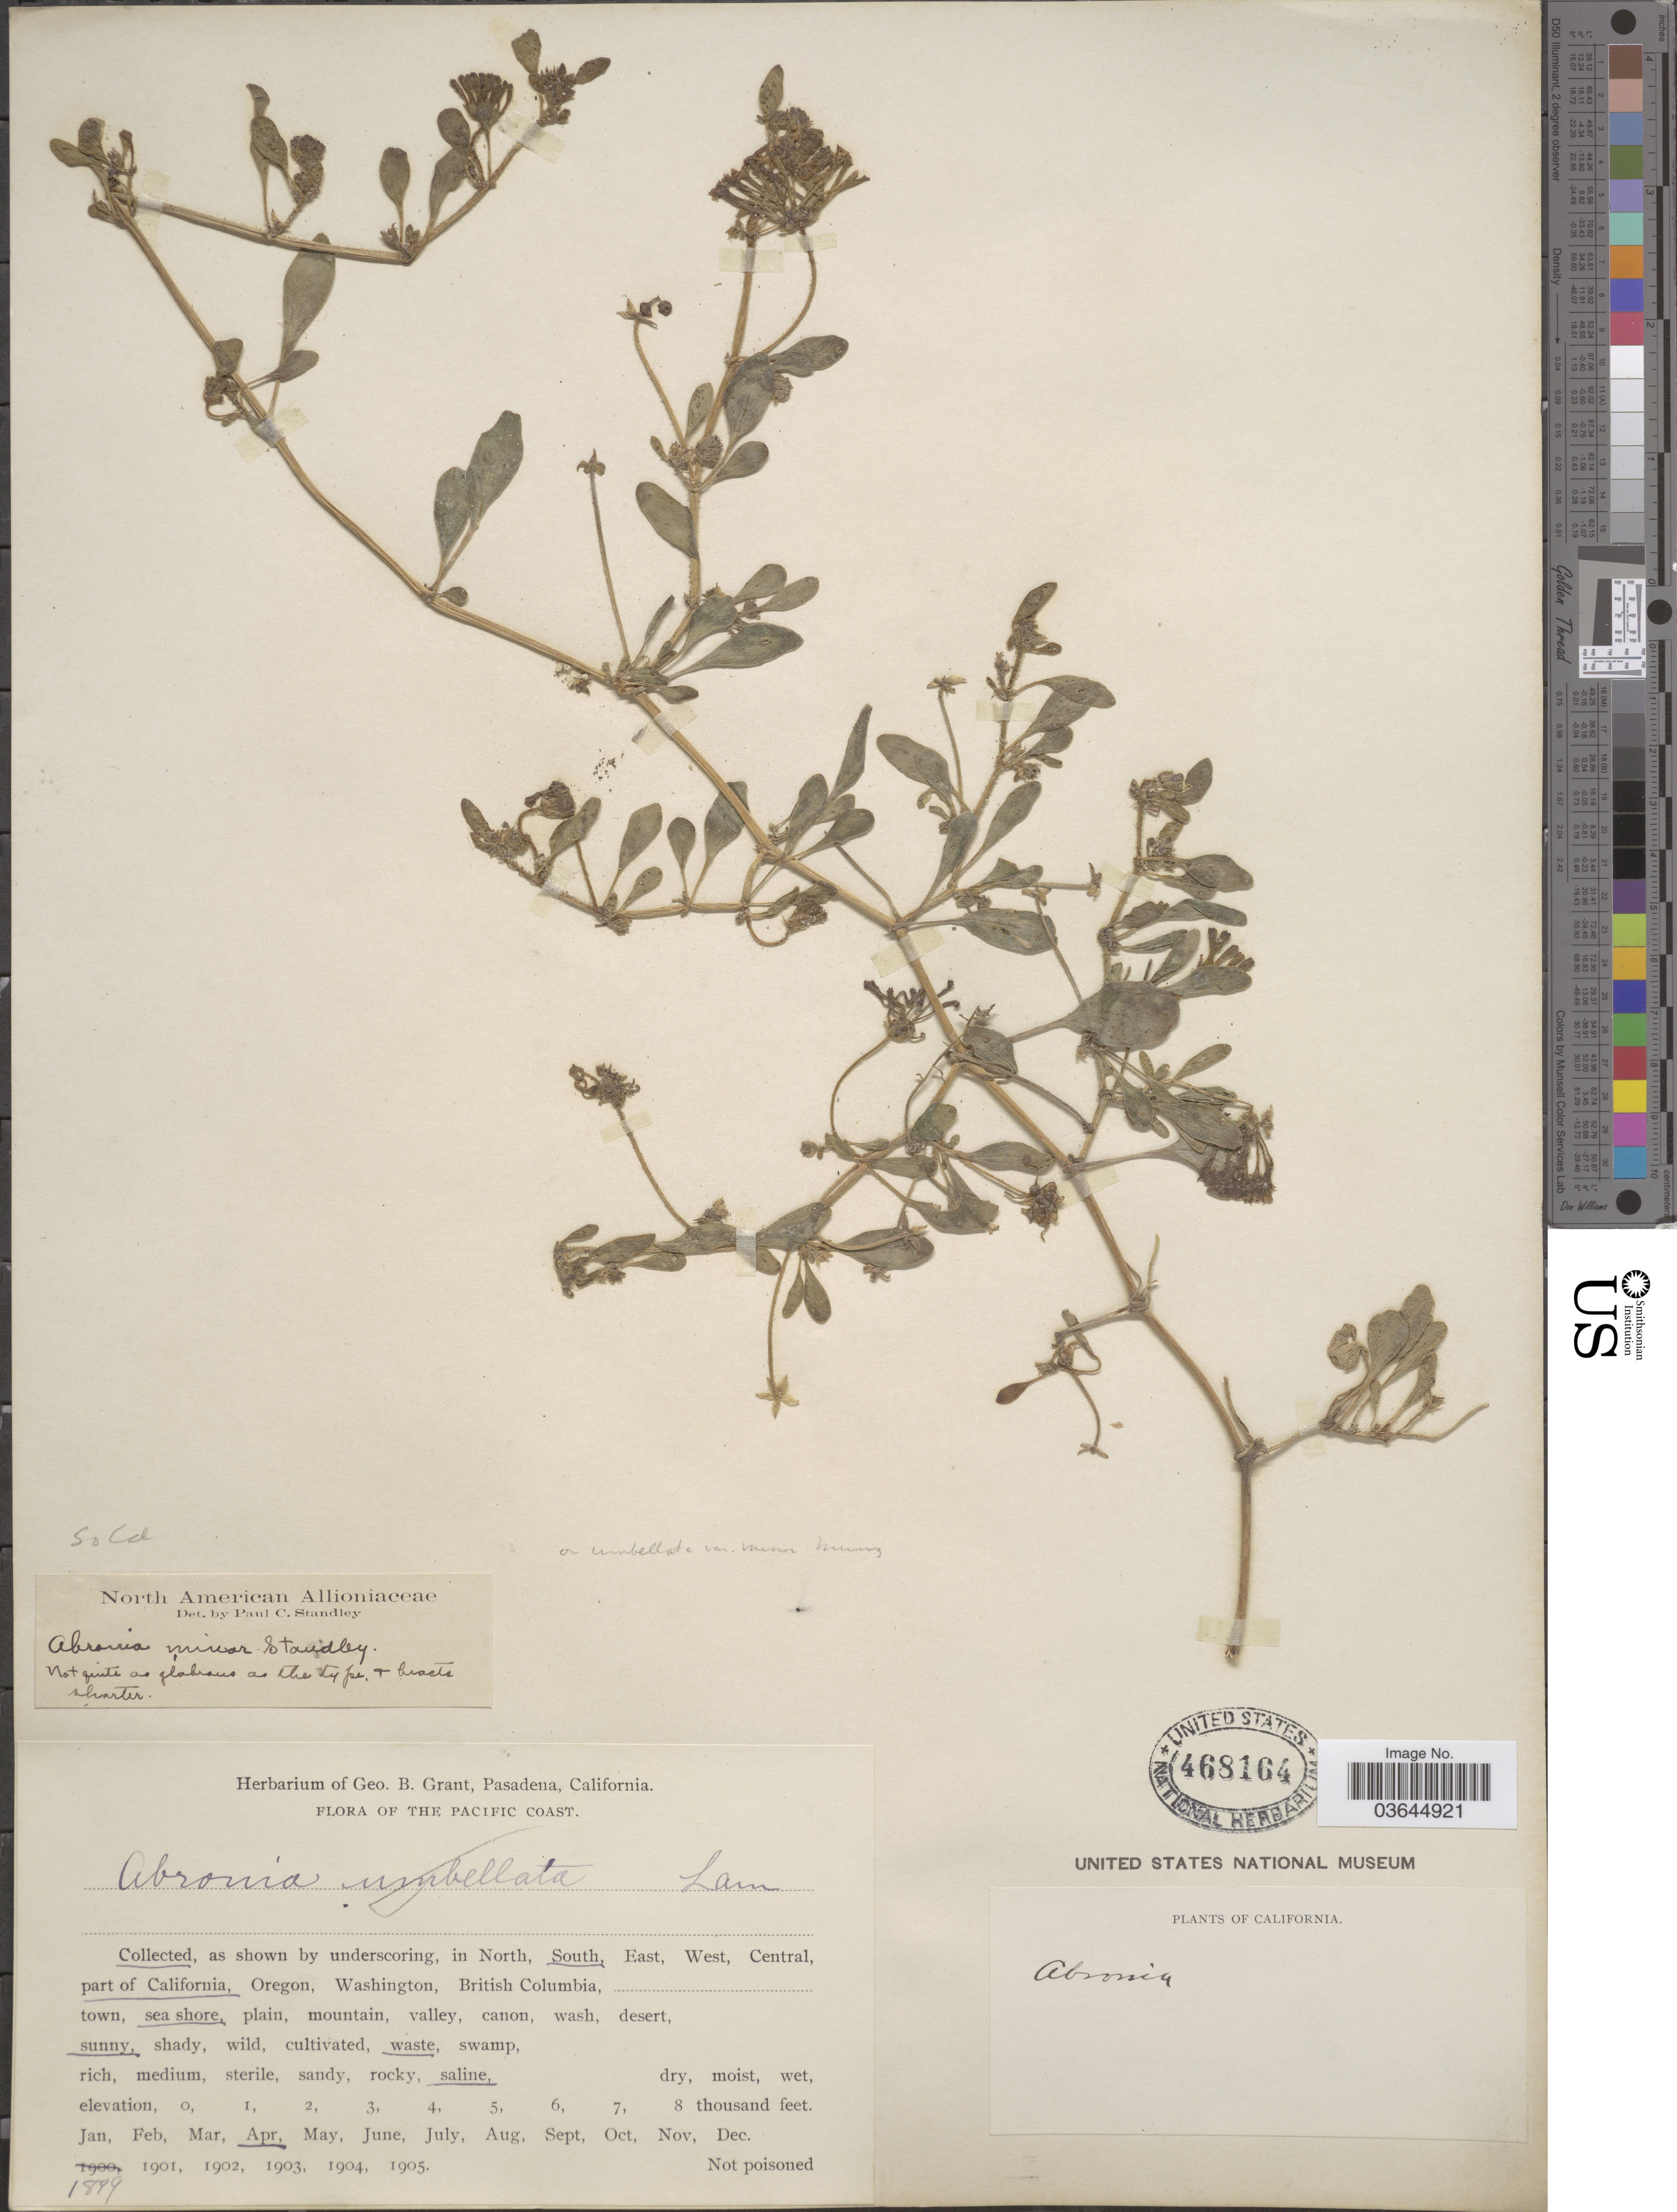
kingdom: Plantae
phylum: Tracheophyta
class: Magnoliopsida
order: Caryophyllales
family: Nyctaginaceae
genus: Abronia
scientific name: Abronia umbellata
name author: Lam.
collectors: ex herb. Geo. B. Grant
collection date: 1899-04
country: United States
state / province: California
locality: The Pacific Coast. South part of California. Sea shore.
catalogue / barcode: US 468164